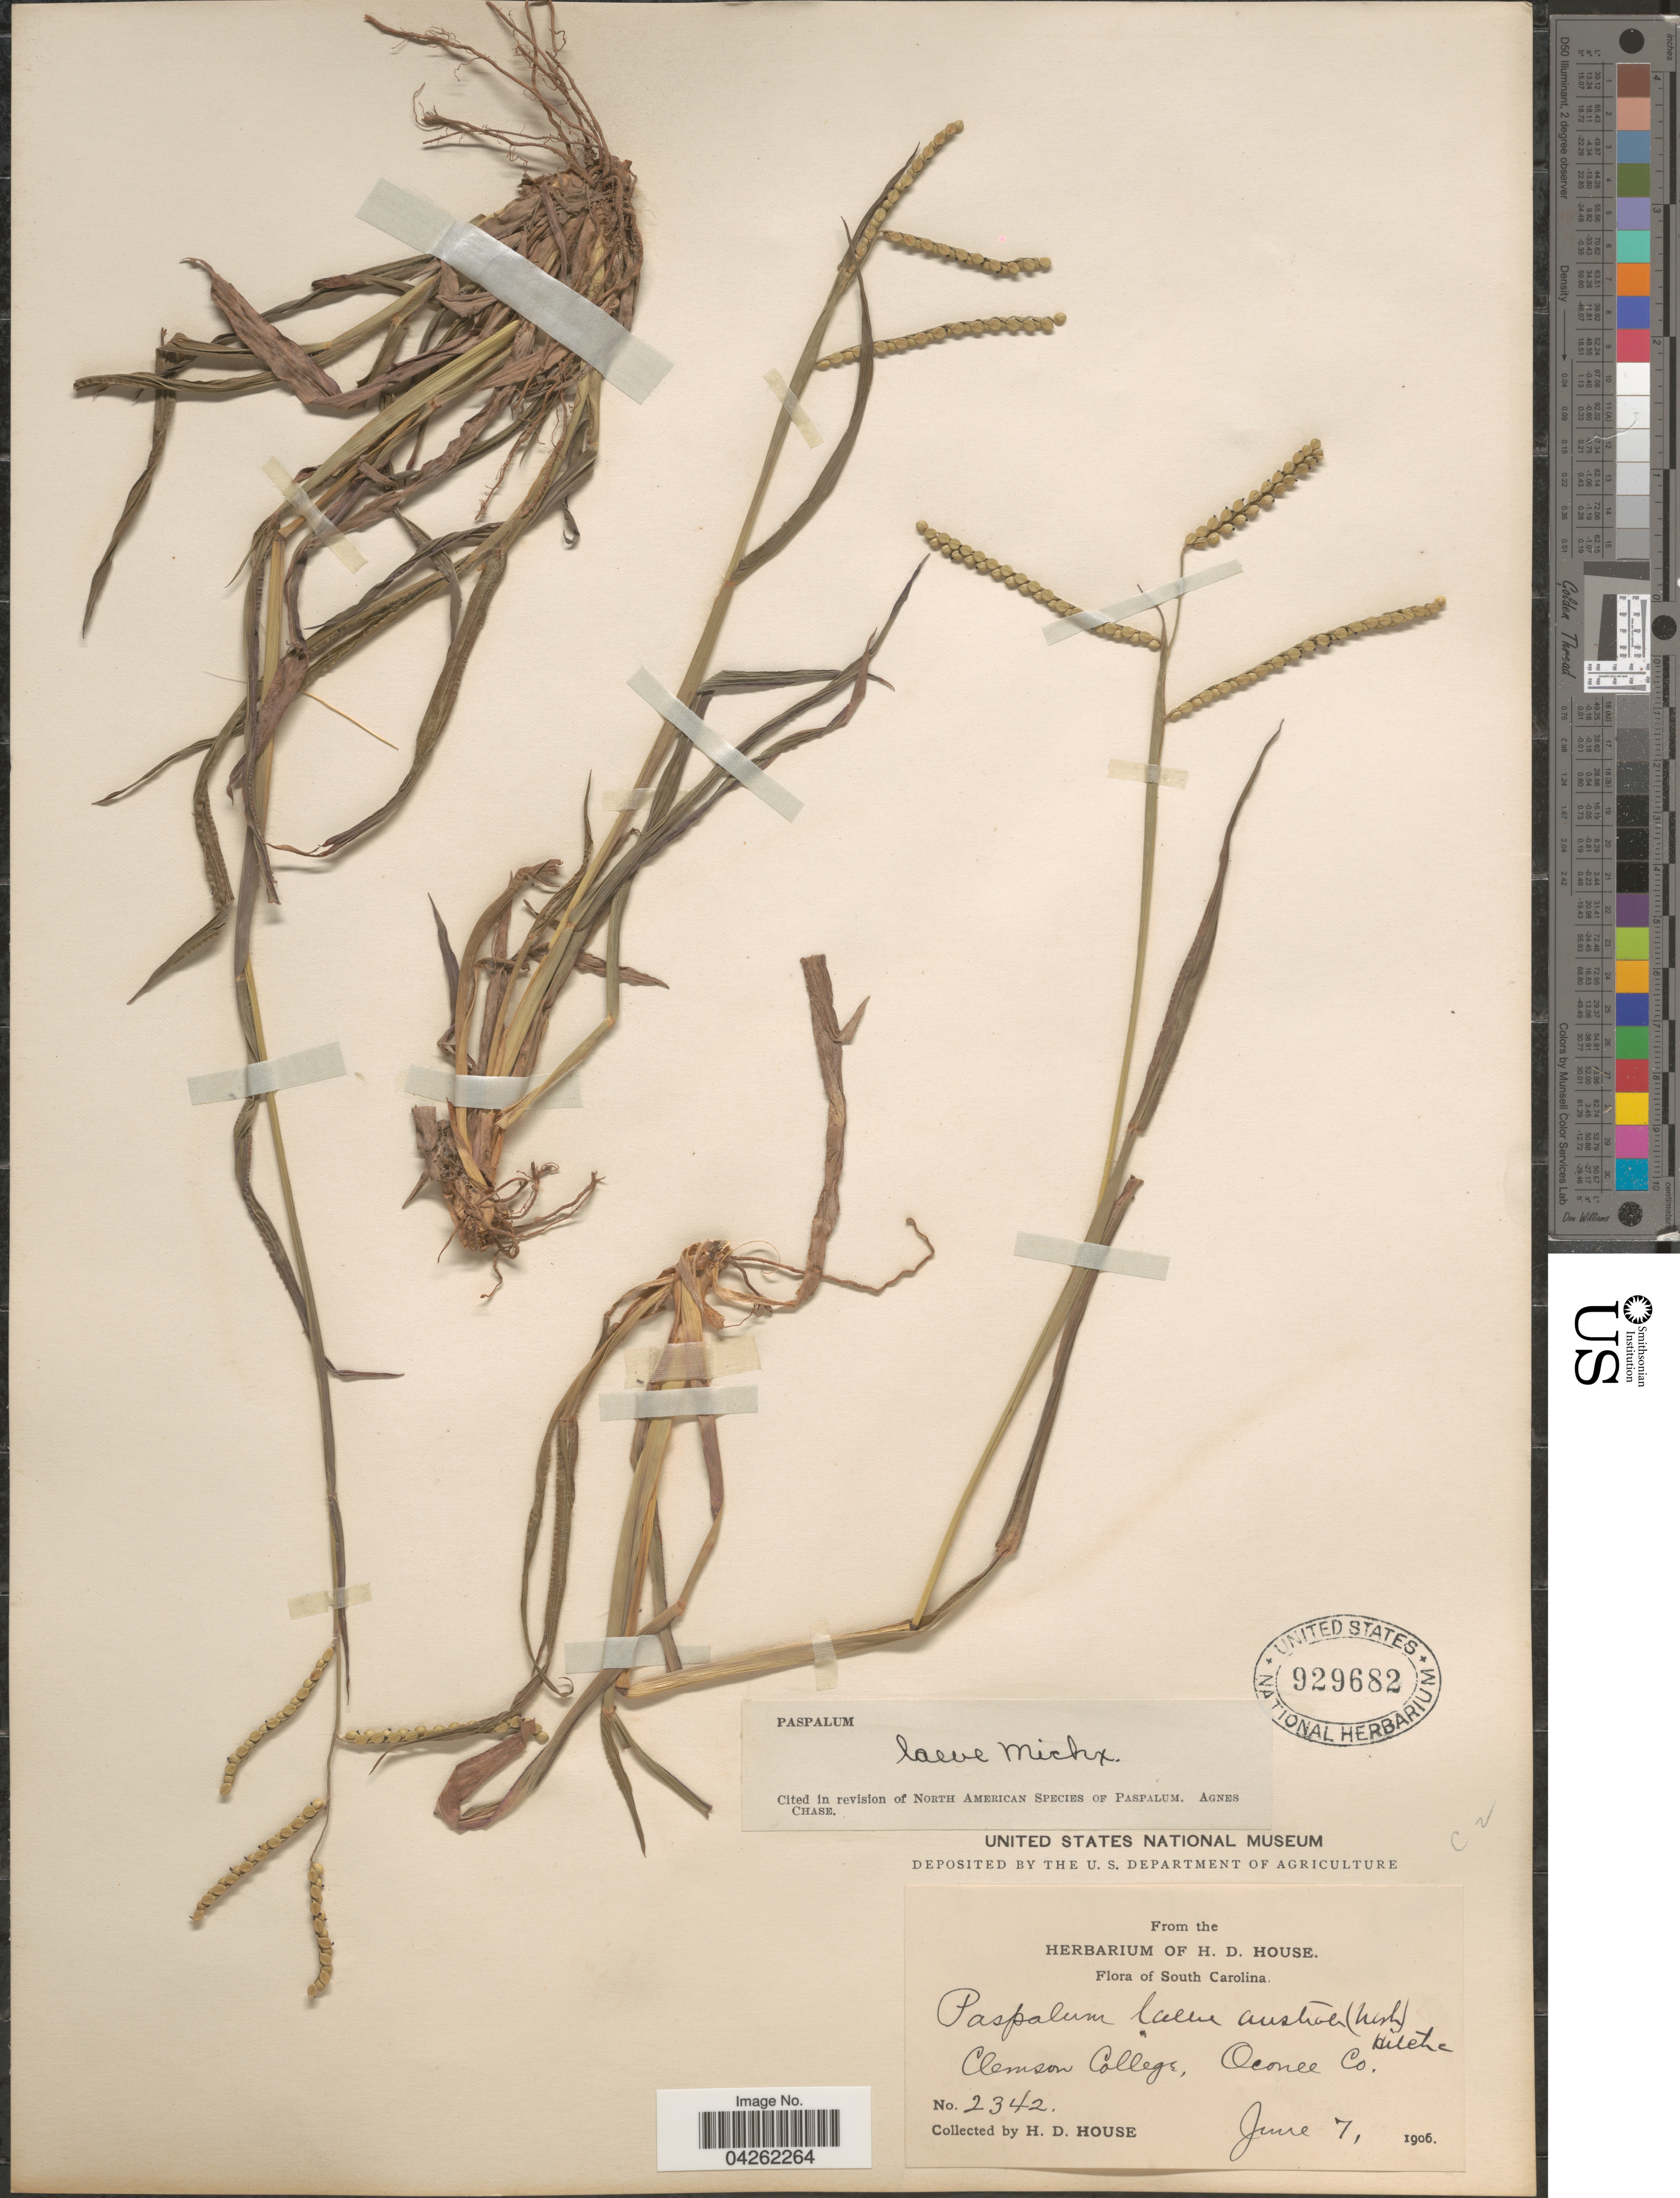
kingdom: Plantae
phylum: Tracheophyta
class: Liliopsida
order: Poales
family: Poaceae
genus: Paspalum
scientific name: Paspalum laeve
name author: Michx.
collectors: H. D. House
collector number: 2342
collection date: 1906-06-07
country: United States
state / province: South Carolina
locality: Clemson College, Oconee Co.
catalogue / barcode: US 929682